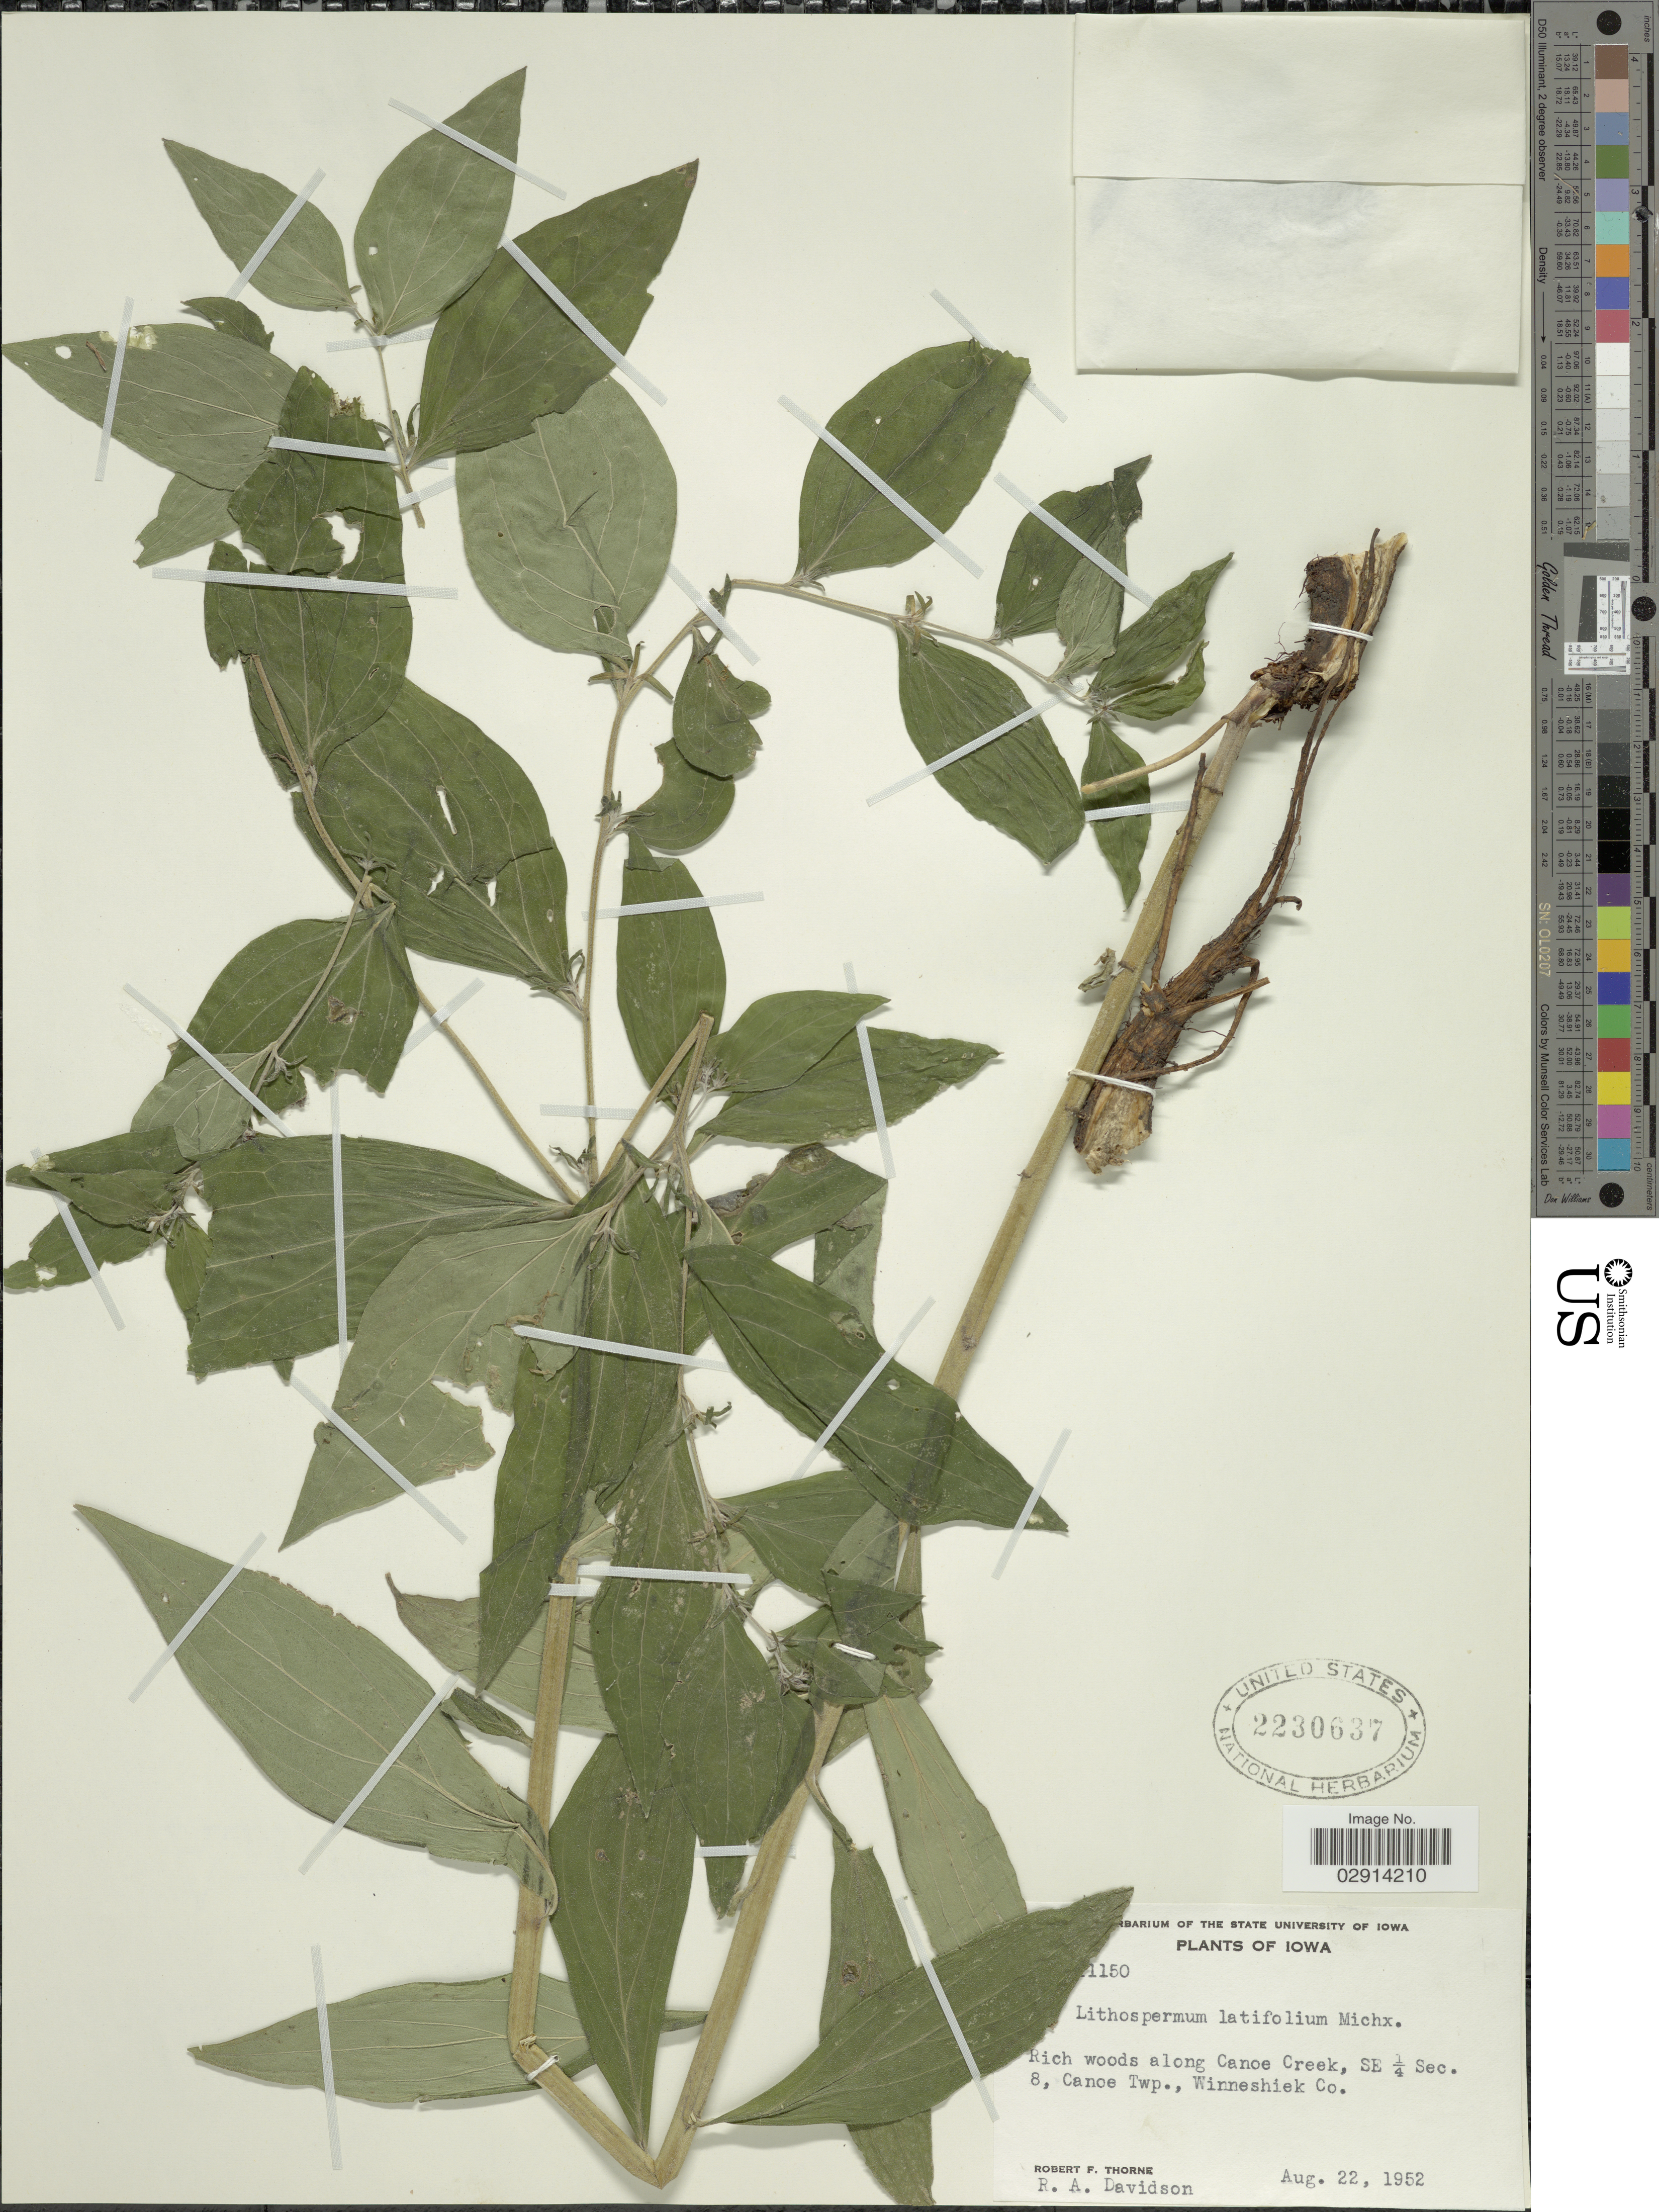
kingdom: Plantae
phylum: Tracheophyta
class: Magnoliopsida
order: Boraginales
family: Boraginaceae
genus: Lithospermum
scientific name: Lithospermum latifolium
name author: Michx.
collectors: R. F. Thorne & R. A. Davidson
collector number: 1150*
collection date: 1952-08-22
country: United States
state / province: Iowa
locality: Rich woods along Canoe Creek, SE ¼ Sec. 8, Canoe Twp., Winneshiek Co.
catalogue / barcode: US 2230637